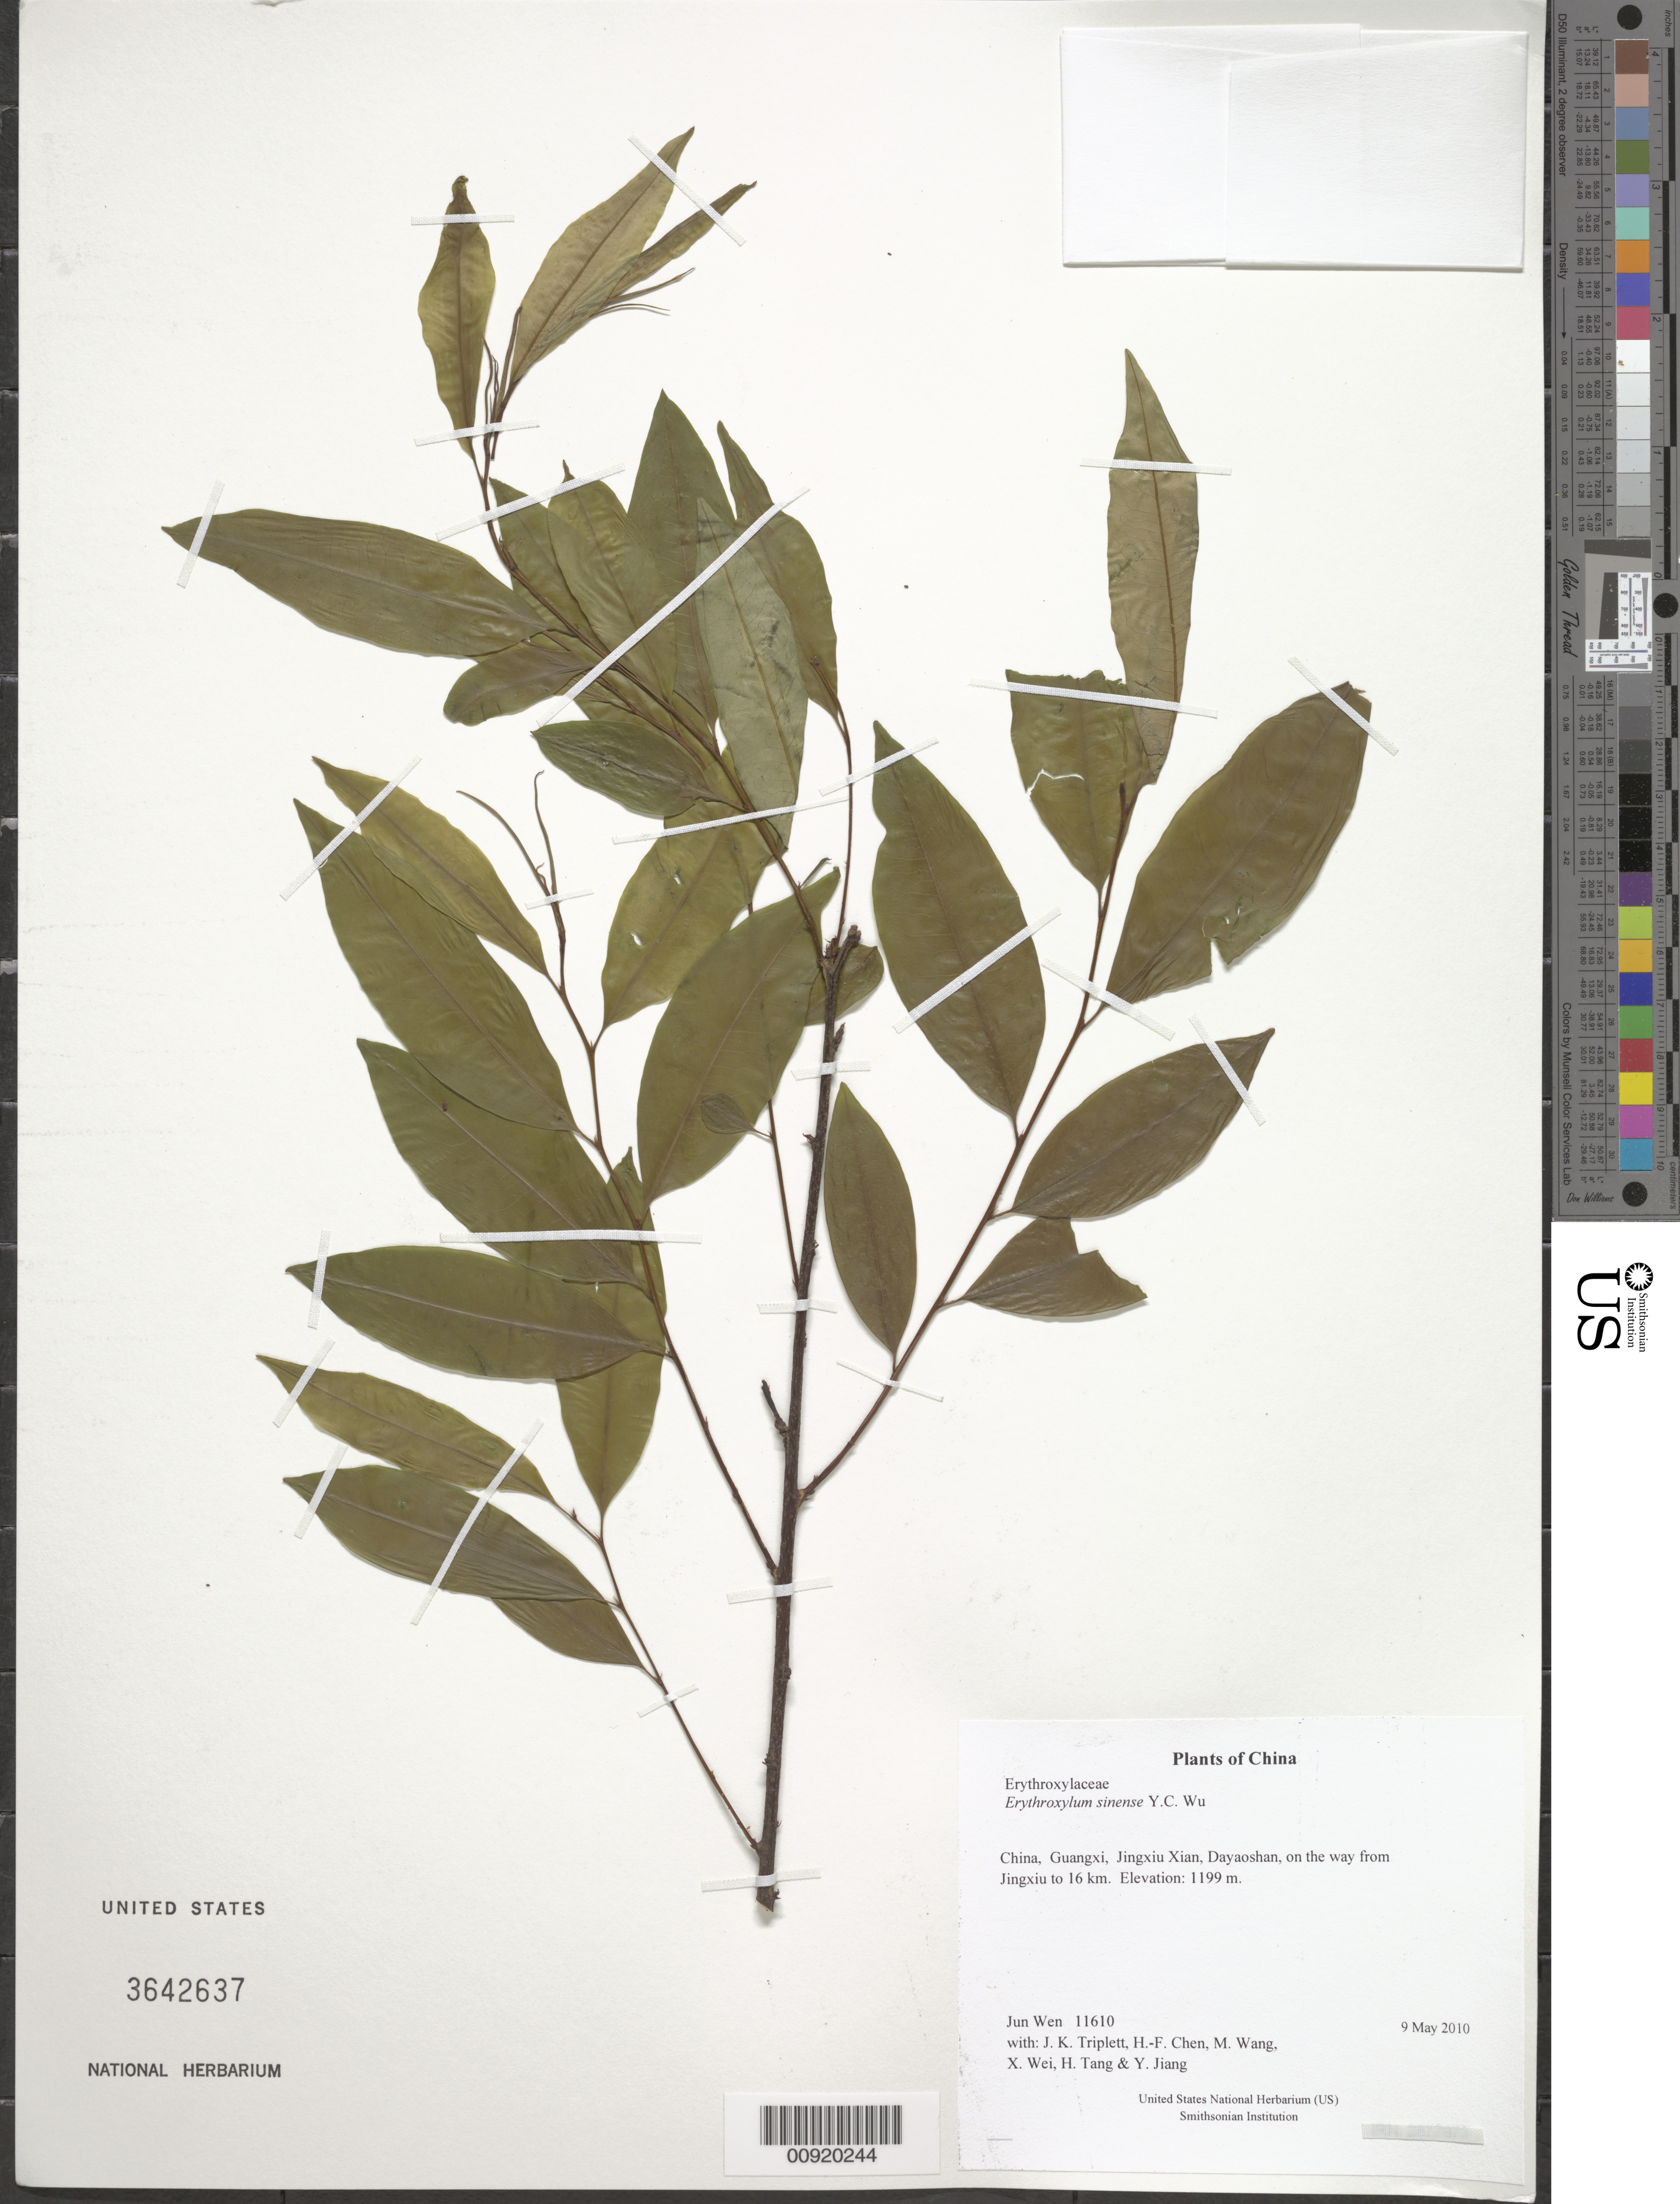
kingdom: Plantae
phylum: Tracheophyta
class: Magnoliopsida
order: Malpighiales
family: Erythroxylaceae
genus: Erythroxylum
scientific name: Erythroxylum sinense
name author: Y.C. Wu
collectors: J. Wen, J. K. Triplett, H.-F. Chen, M. Wang, X. Wei, H. Tang & Y. Jiang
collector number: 11610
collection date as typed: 9 May 2010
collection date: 2010-05-09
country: China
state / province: Guangxi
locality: Jingxiu Xian, Dayaoshan, on the way from Jingxiu to 16 km.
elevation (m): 1199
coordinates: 24 09.274 N, 110 12.670 E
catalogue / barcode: US 3642637